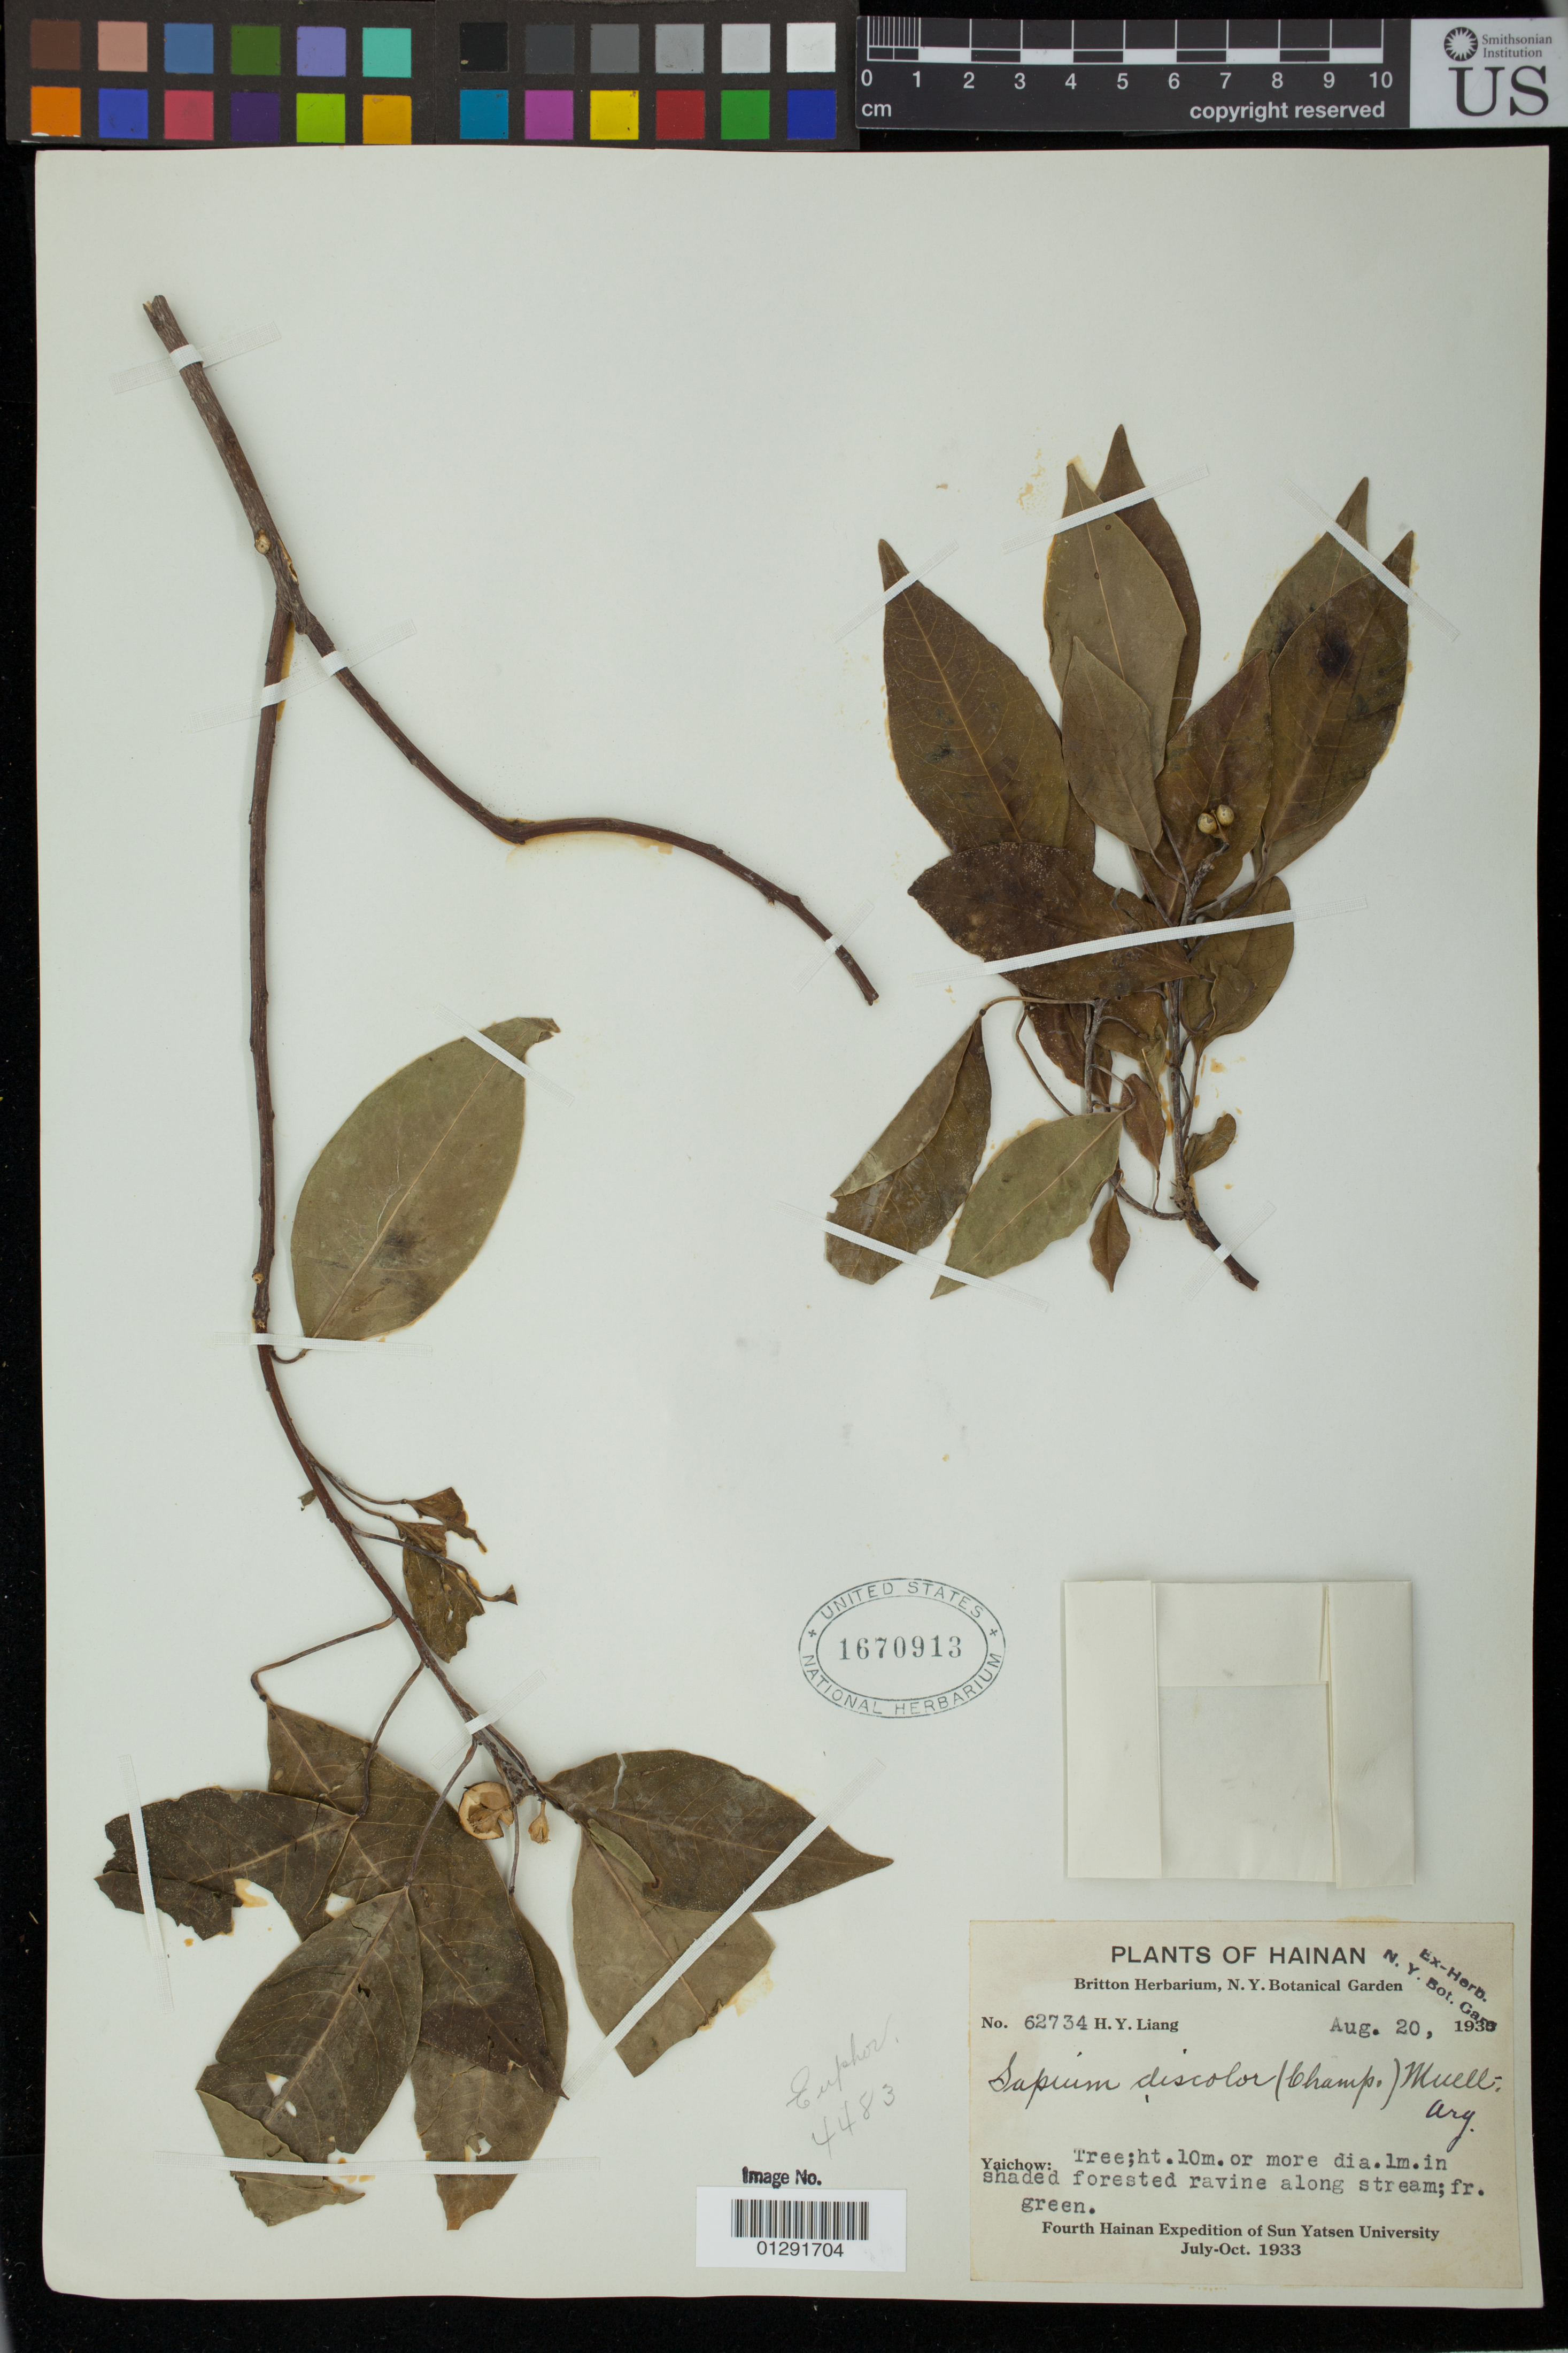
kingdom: Plantae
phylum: Tracheophyta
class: Magnoliopsida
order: Malpighiales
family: Euphorbiaceae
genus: Sapium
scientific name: Sapium discolor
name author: M. Arg.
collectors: H. Y. Liang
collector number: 62734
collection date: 1930-08-20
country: China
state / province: Hainan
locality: Yaichow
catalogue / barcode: US 1670913